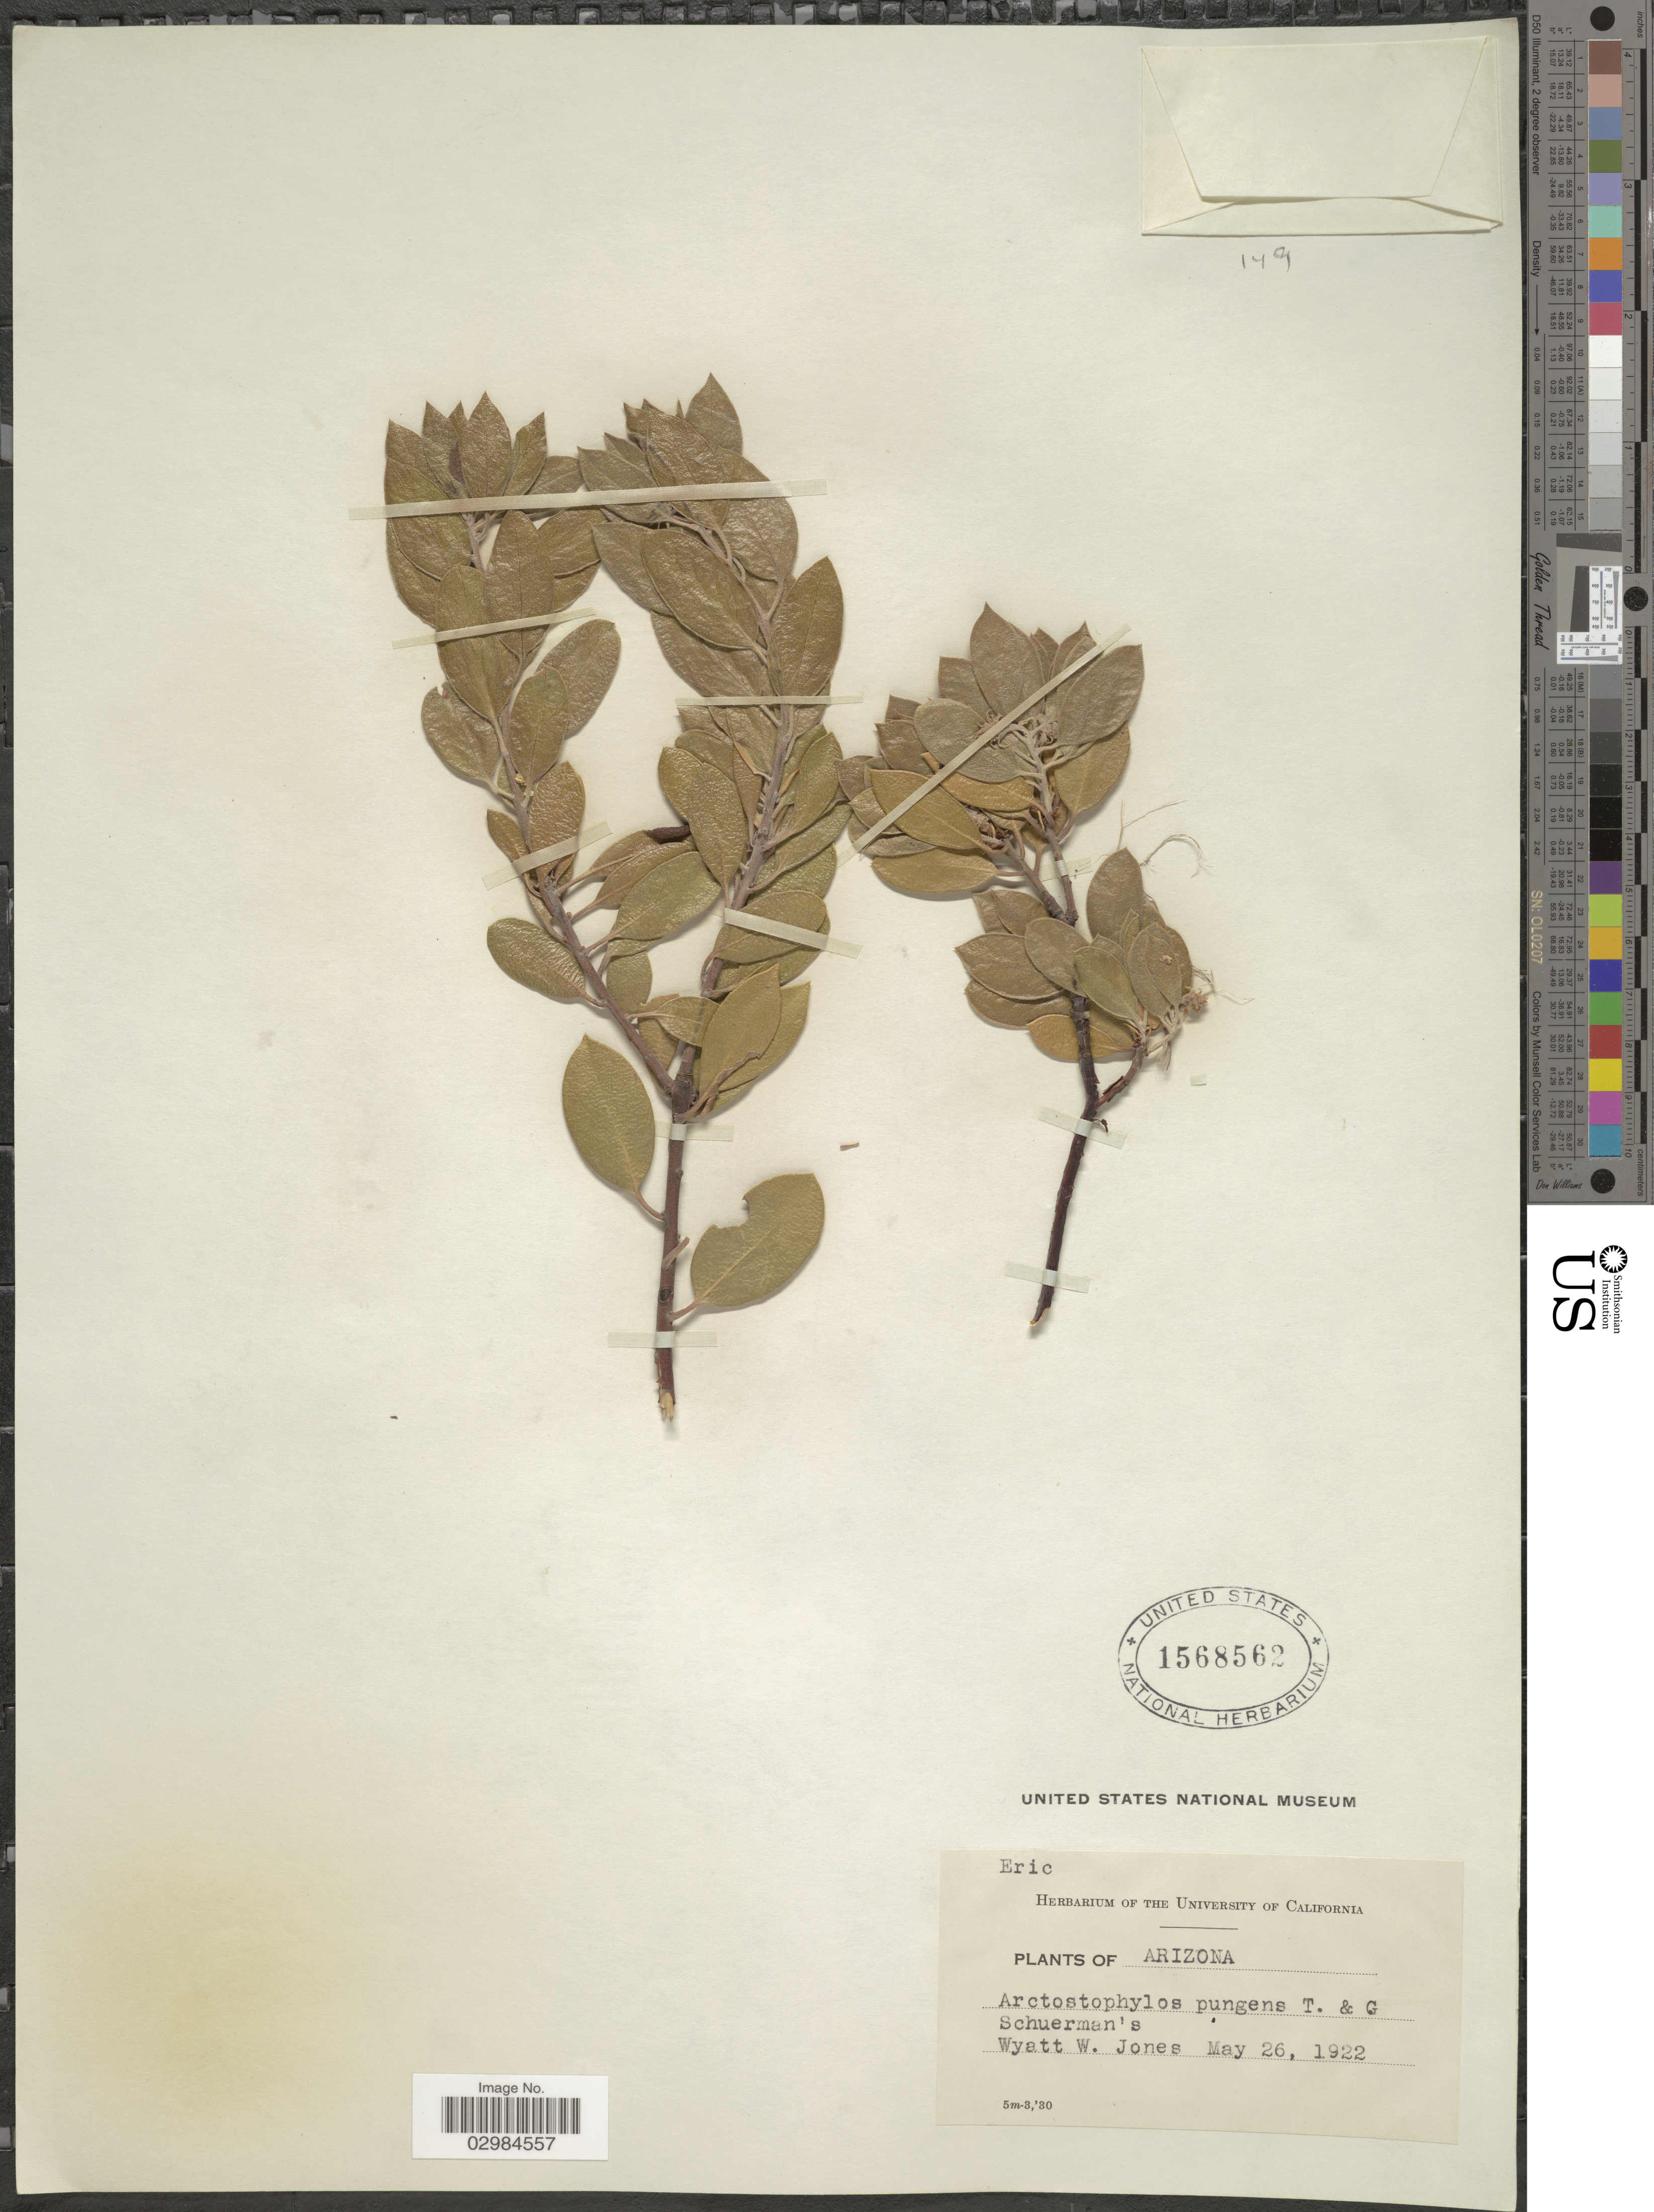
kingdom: Plantae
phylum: Tracheophyta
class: Magnoliopsida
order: Ericales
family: Ericaceae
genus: Arctostaphylos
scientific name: Arctostaphylos pungens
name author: Kunth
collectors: W. W. Jones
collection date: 1922-05-26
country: United States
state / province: Arizona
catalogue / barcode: US 1568562